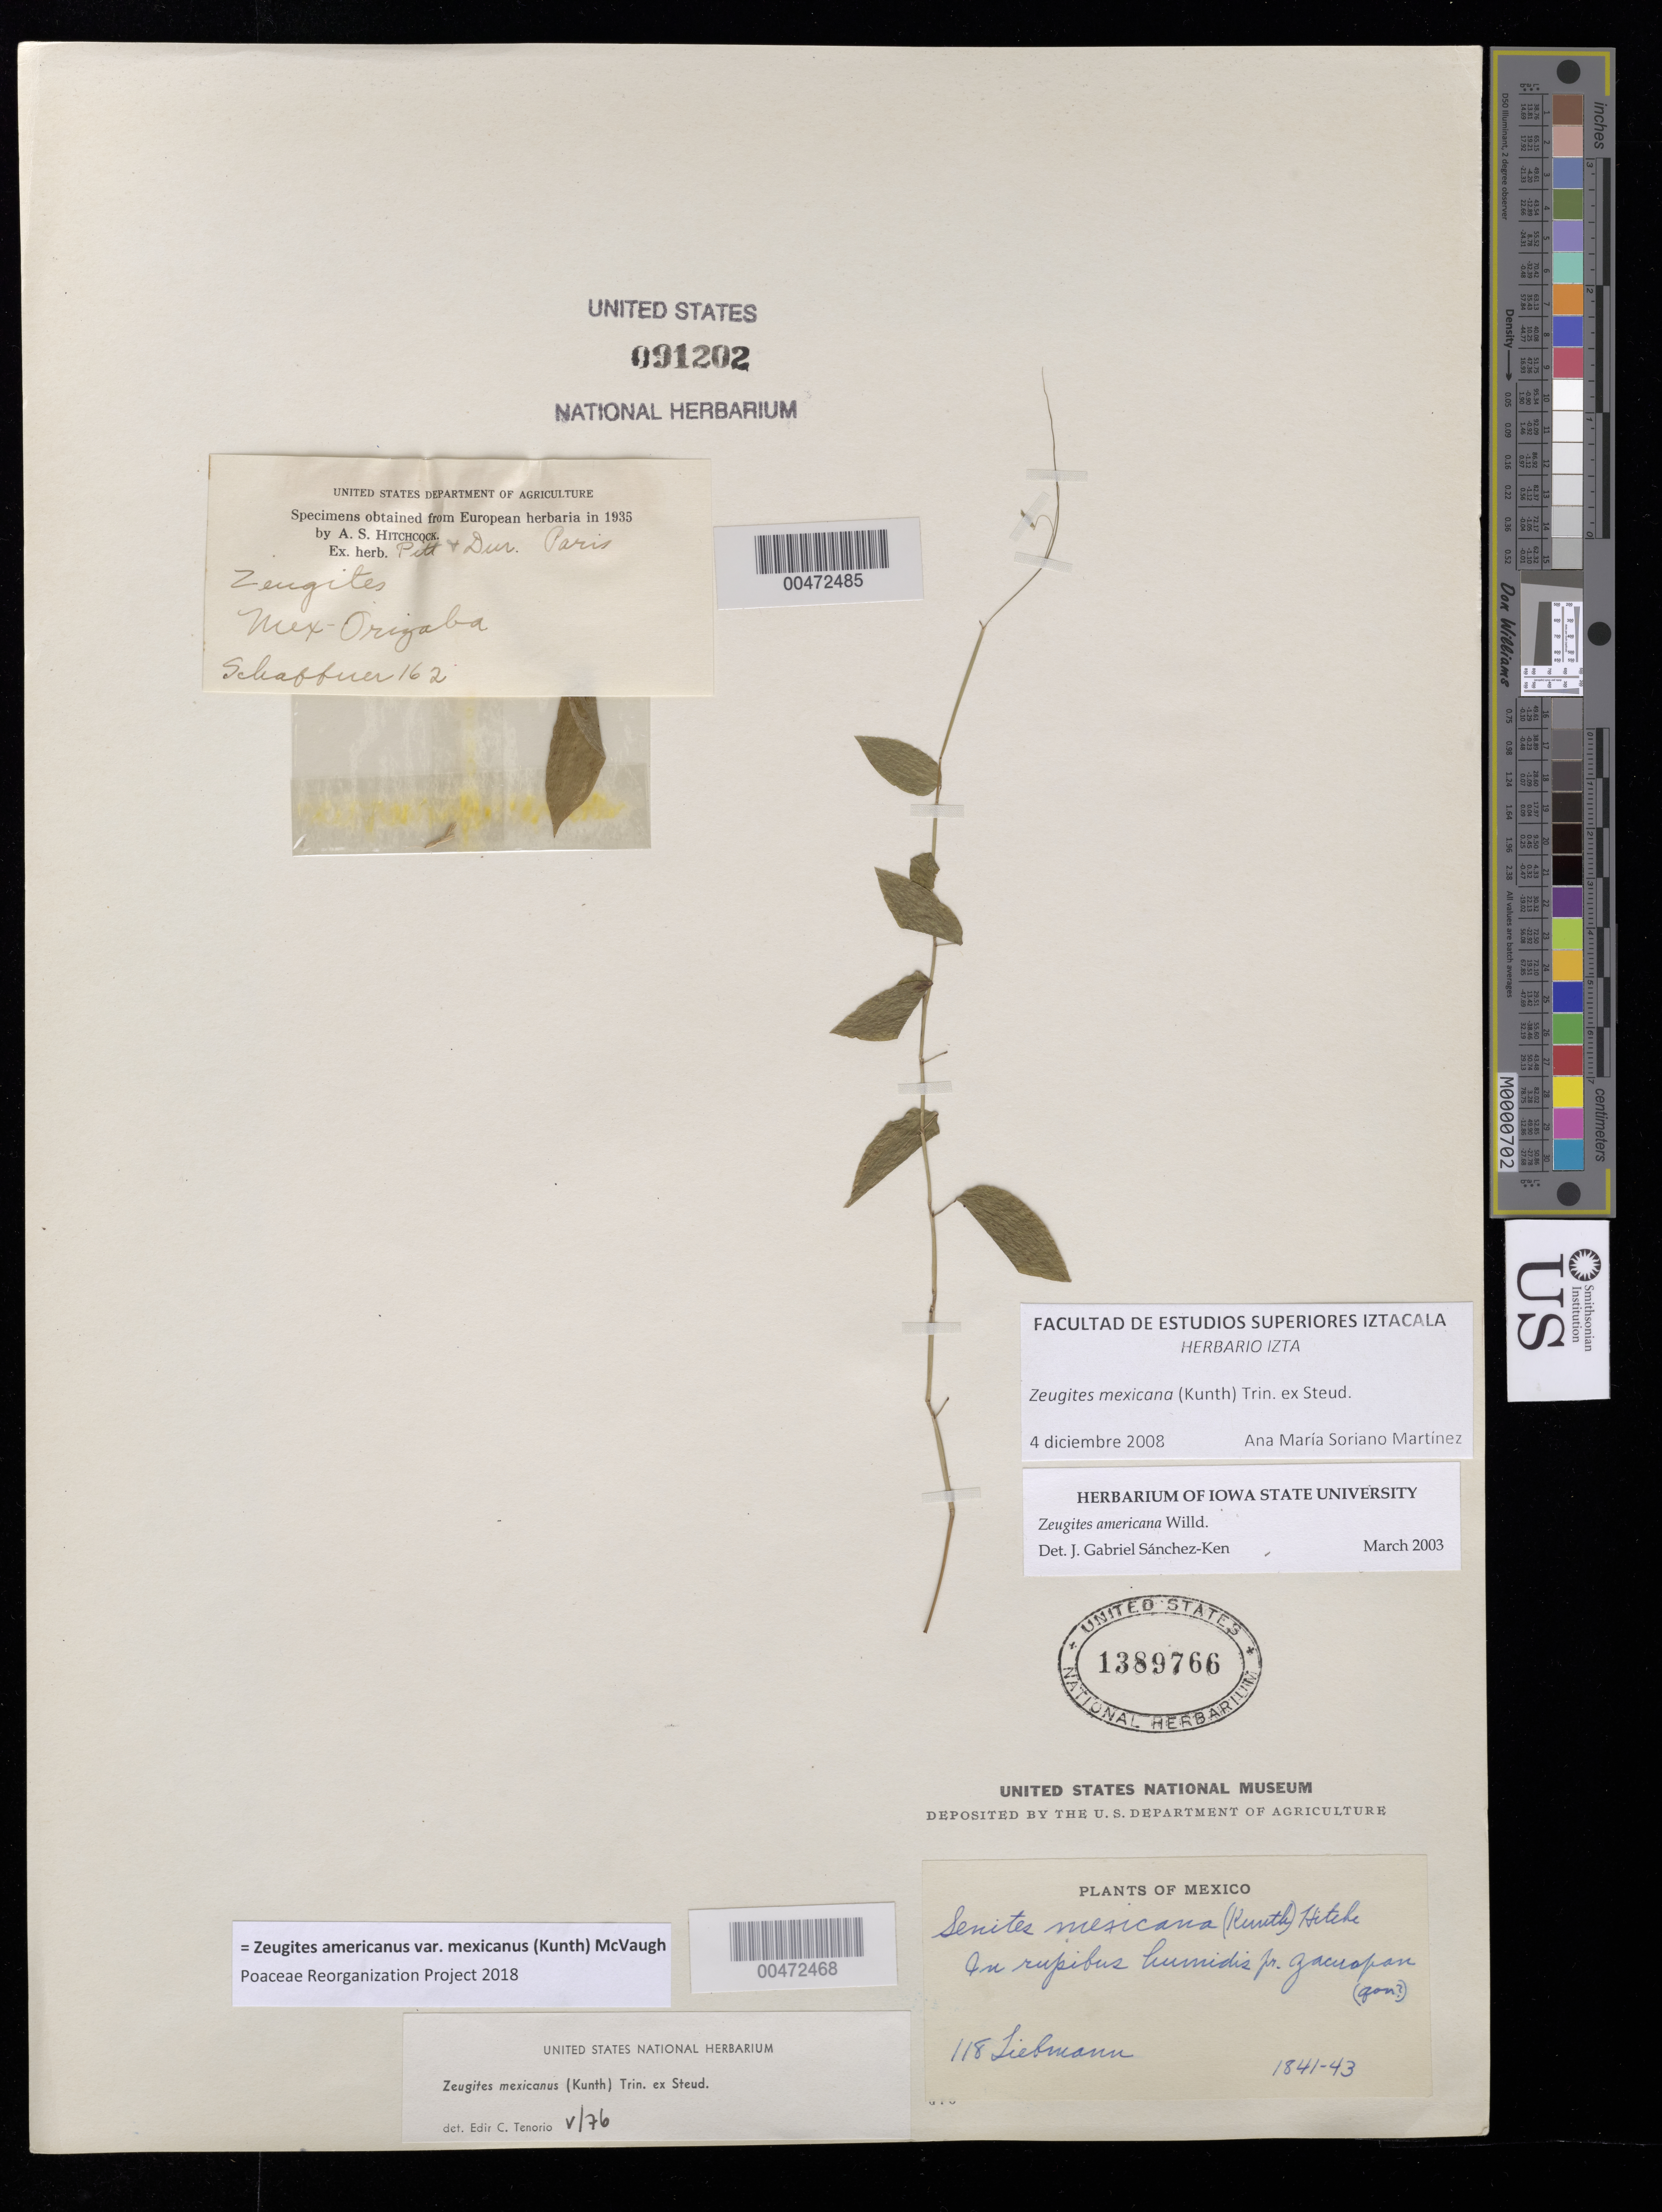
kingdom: Plantae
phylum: Tracheophyta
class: Liliopsida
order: Poales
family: Poaceae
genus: Zeugites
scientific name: Zeugites americanus var. mexicanus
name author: (Kunth) McVaugh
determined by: Poaceae Reorganization Project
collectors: F. M. Liebmann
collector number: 118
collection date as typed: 1841 to -- --- 1843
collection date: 1841/1843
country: Mexico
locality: Zacuapan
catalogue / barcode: US 1389766